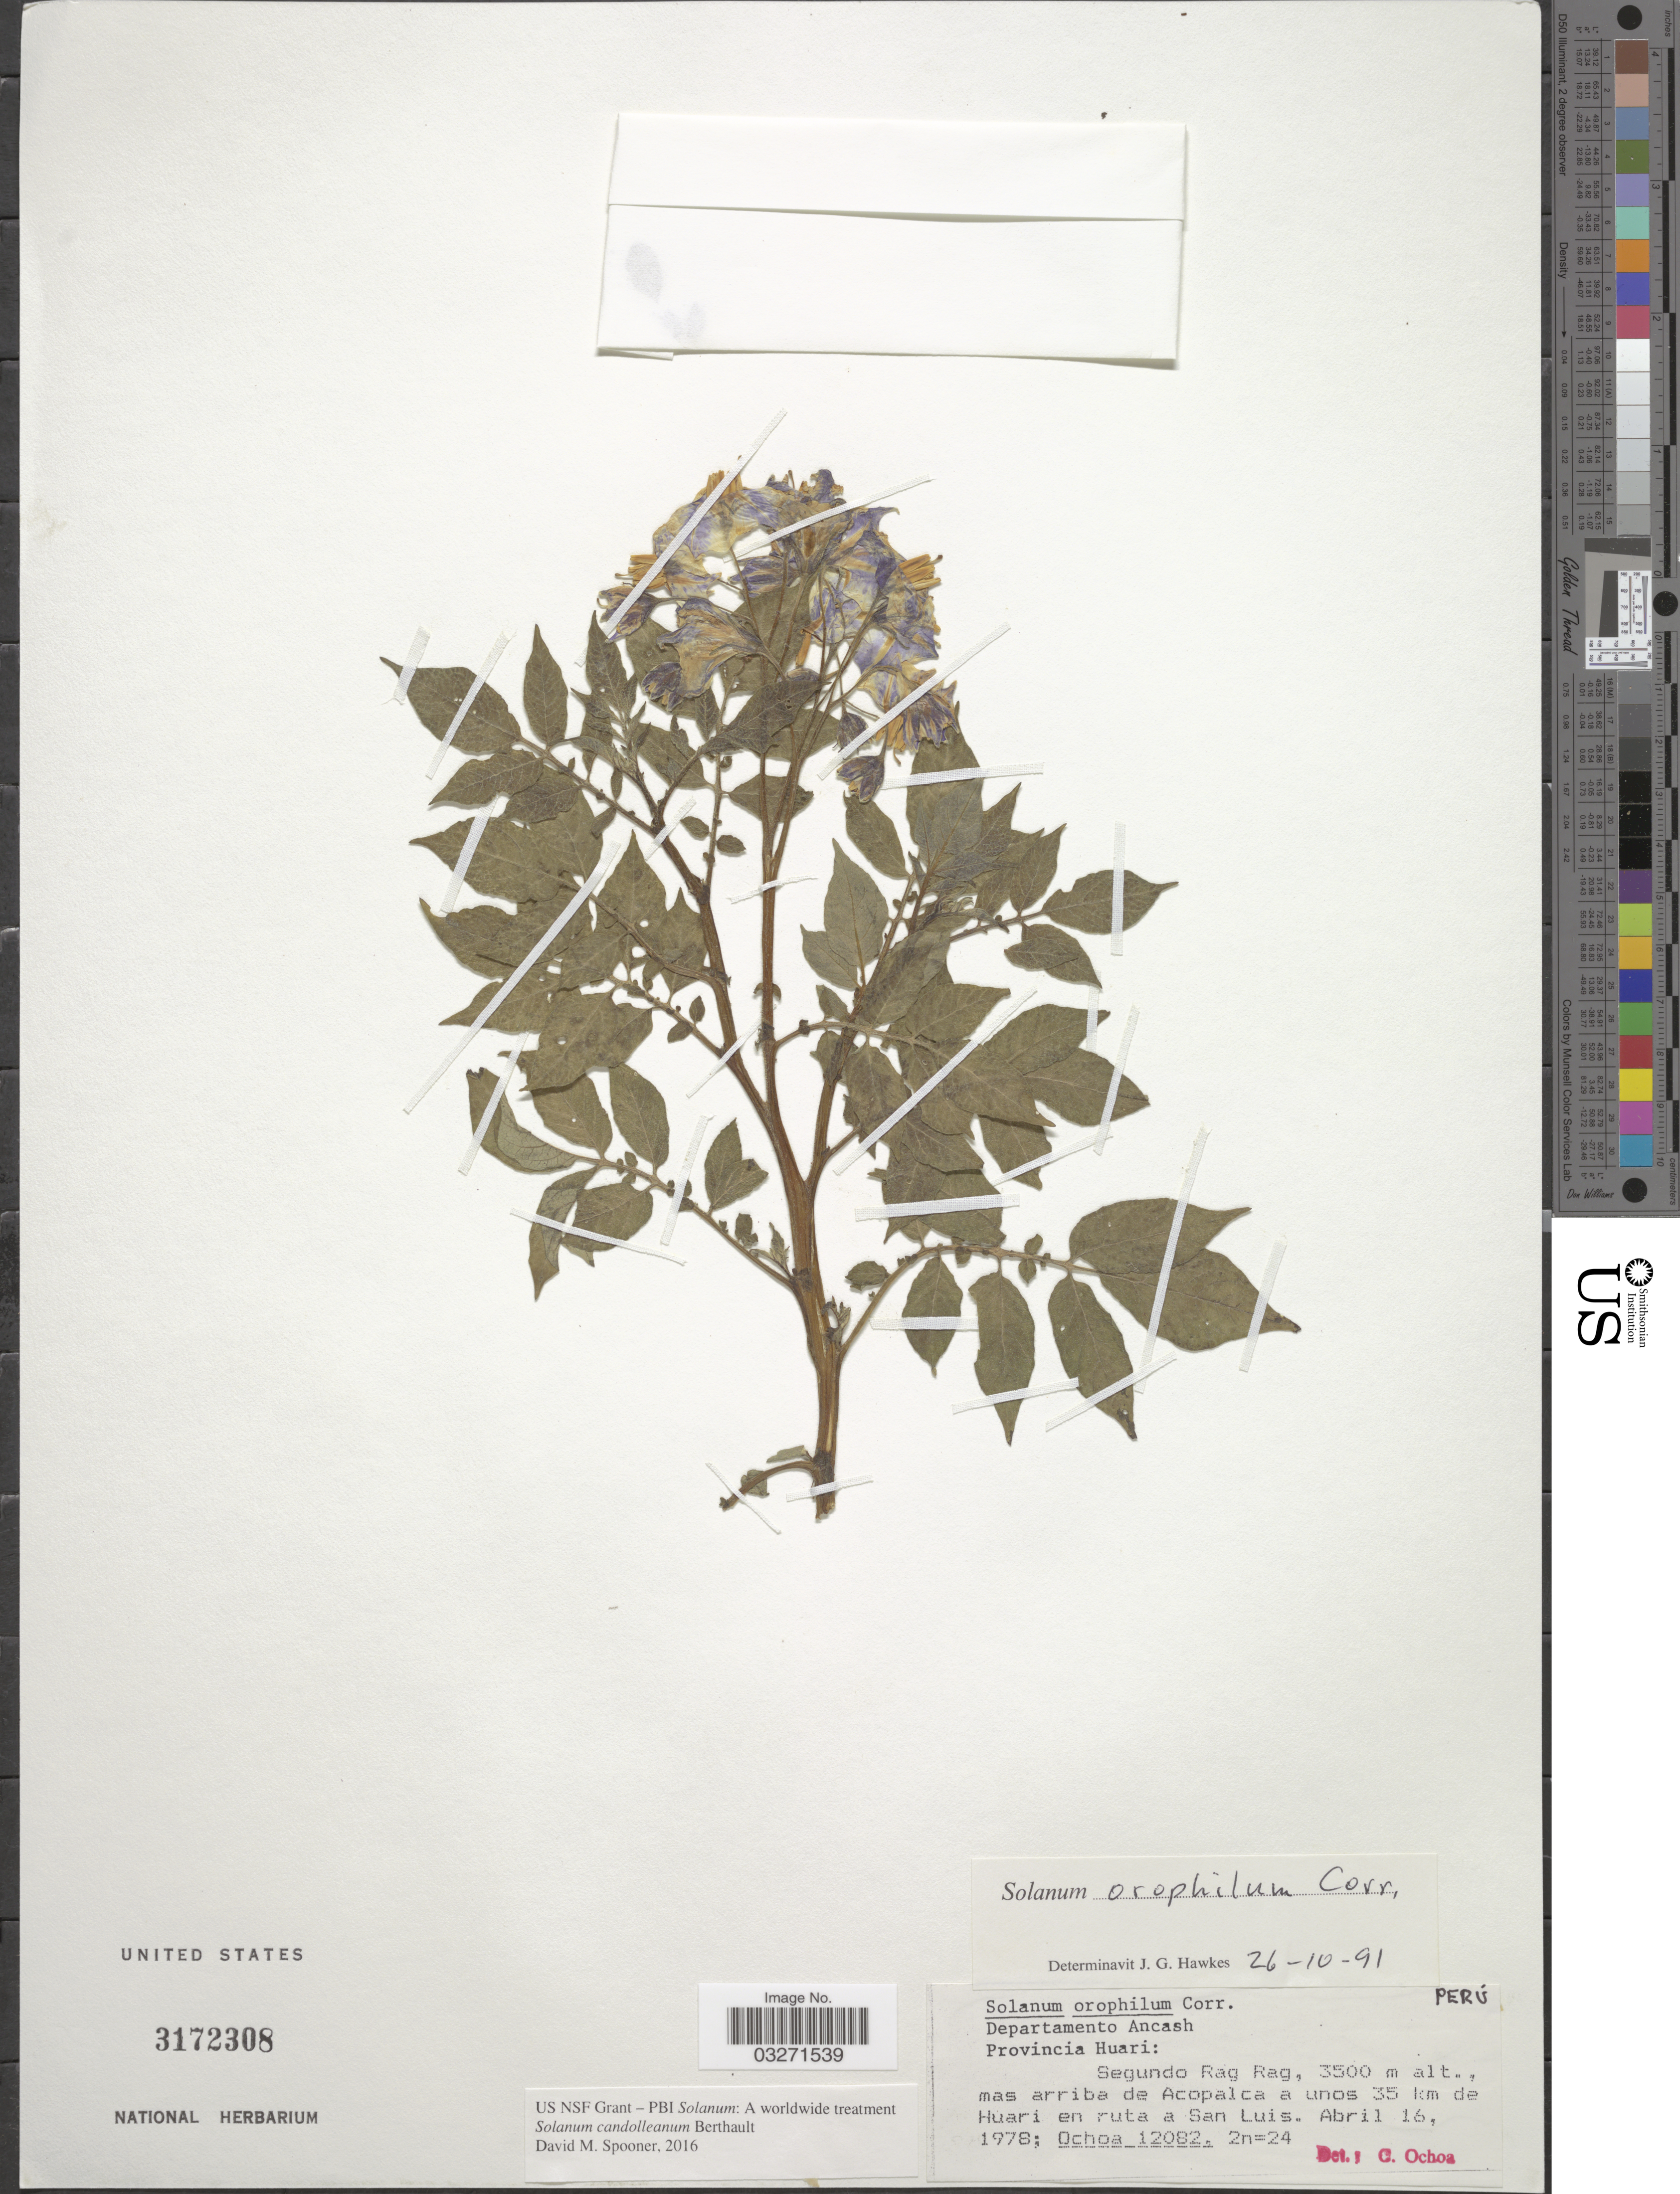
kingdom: Plantae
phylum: Tracheophyta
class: Magnoliopsida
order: Solanales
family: Solanaceae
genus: Solanum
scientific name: Solanum candolleanum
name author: Berthault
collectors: -. Ochoa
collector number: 12082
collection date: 1978-04-16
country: Peru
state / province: Ancash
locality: Departamento Ancash. Provincia Huari: Segundo Rag Rag, mas arriba de Acopalca a unos 35 km de Huari en ruta a San Luis.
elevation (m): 3500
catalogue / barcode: US 3172308